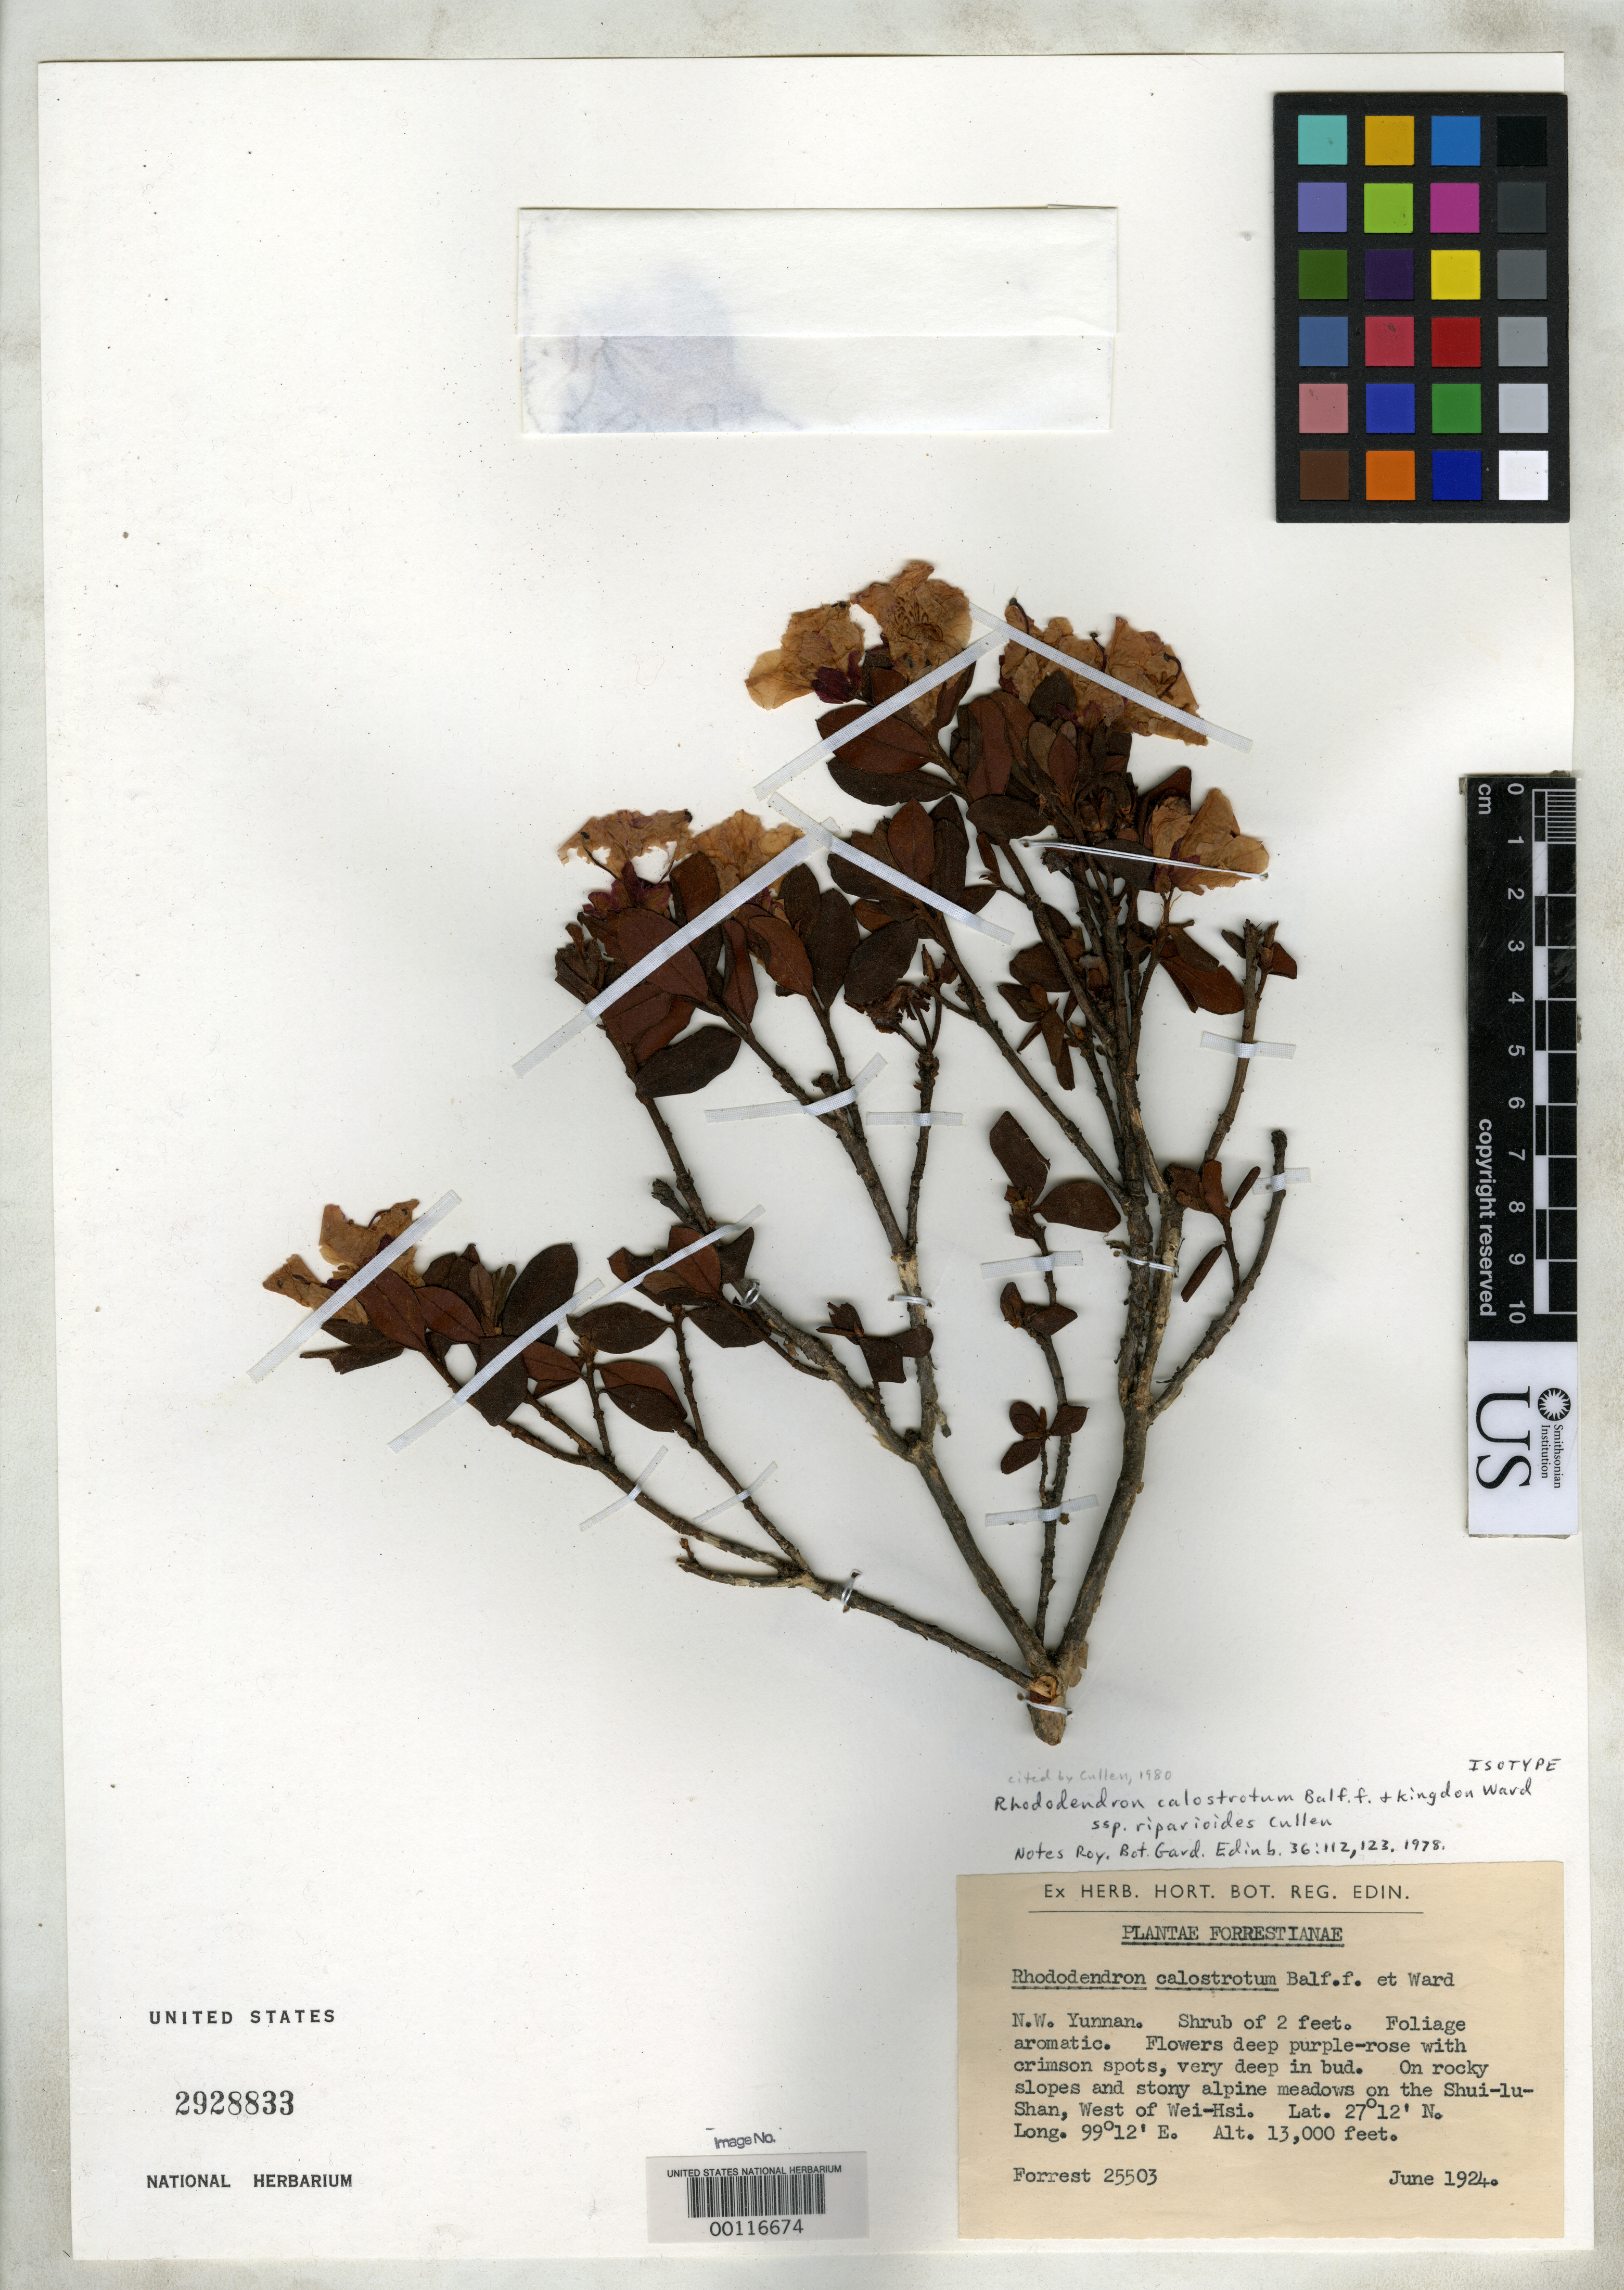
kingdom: Plantae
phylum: Tracheophyta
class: Magnoliopsida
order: Ericales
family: Ericaceae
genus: Rhododendron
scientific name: Rhododendron calostrotum subsp. riparioides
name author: Cullen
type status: Isotype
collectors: G. Forrest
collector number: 25503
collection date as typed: Jun 1924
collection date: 1924-06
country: China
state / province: Yunnan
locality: Shui-lu-shan, W of Wei-hsi; alt. 13,000 ft.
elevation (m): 3962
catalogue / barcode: US 2928833